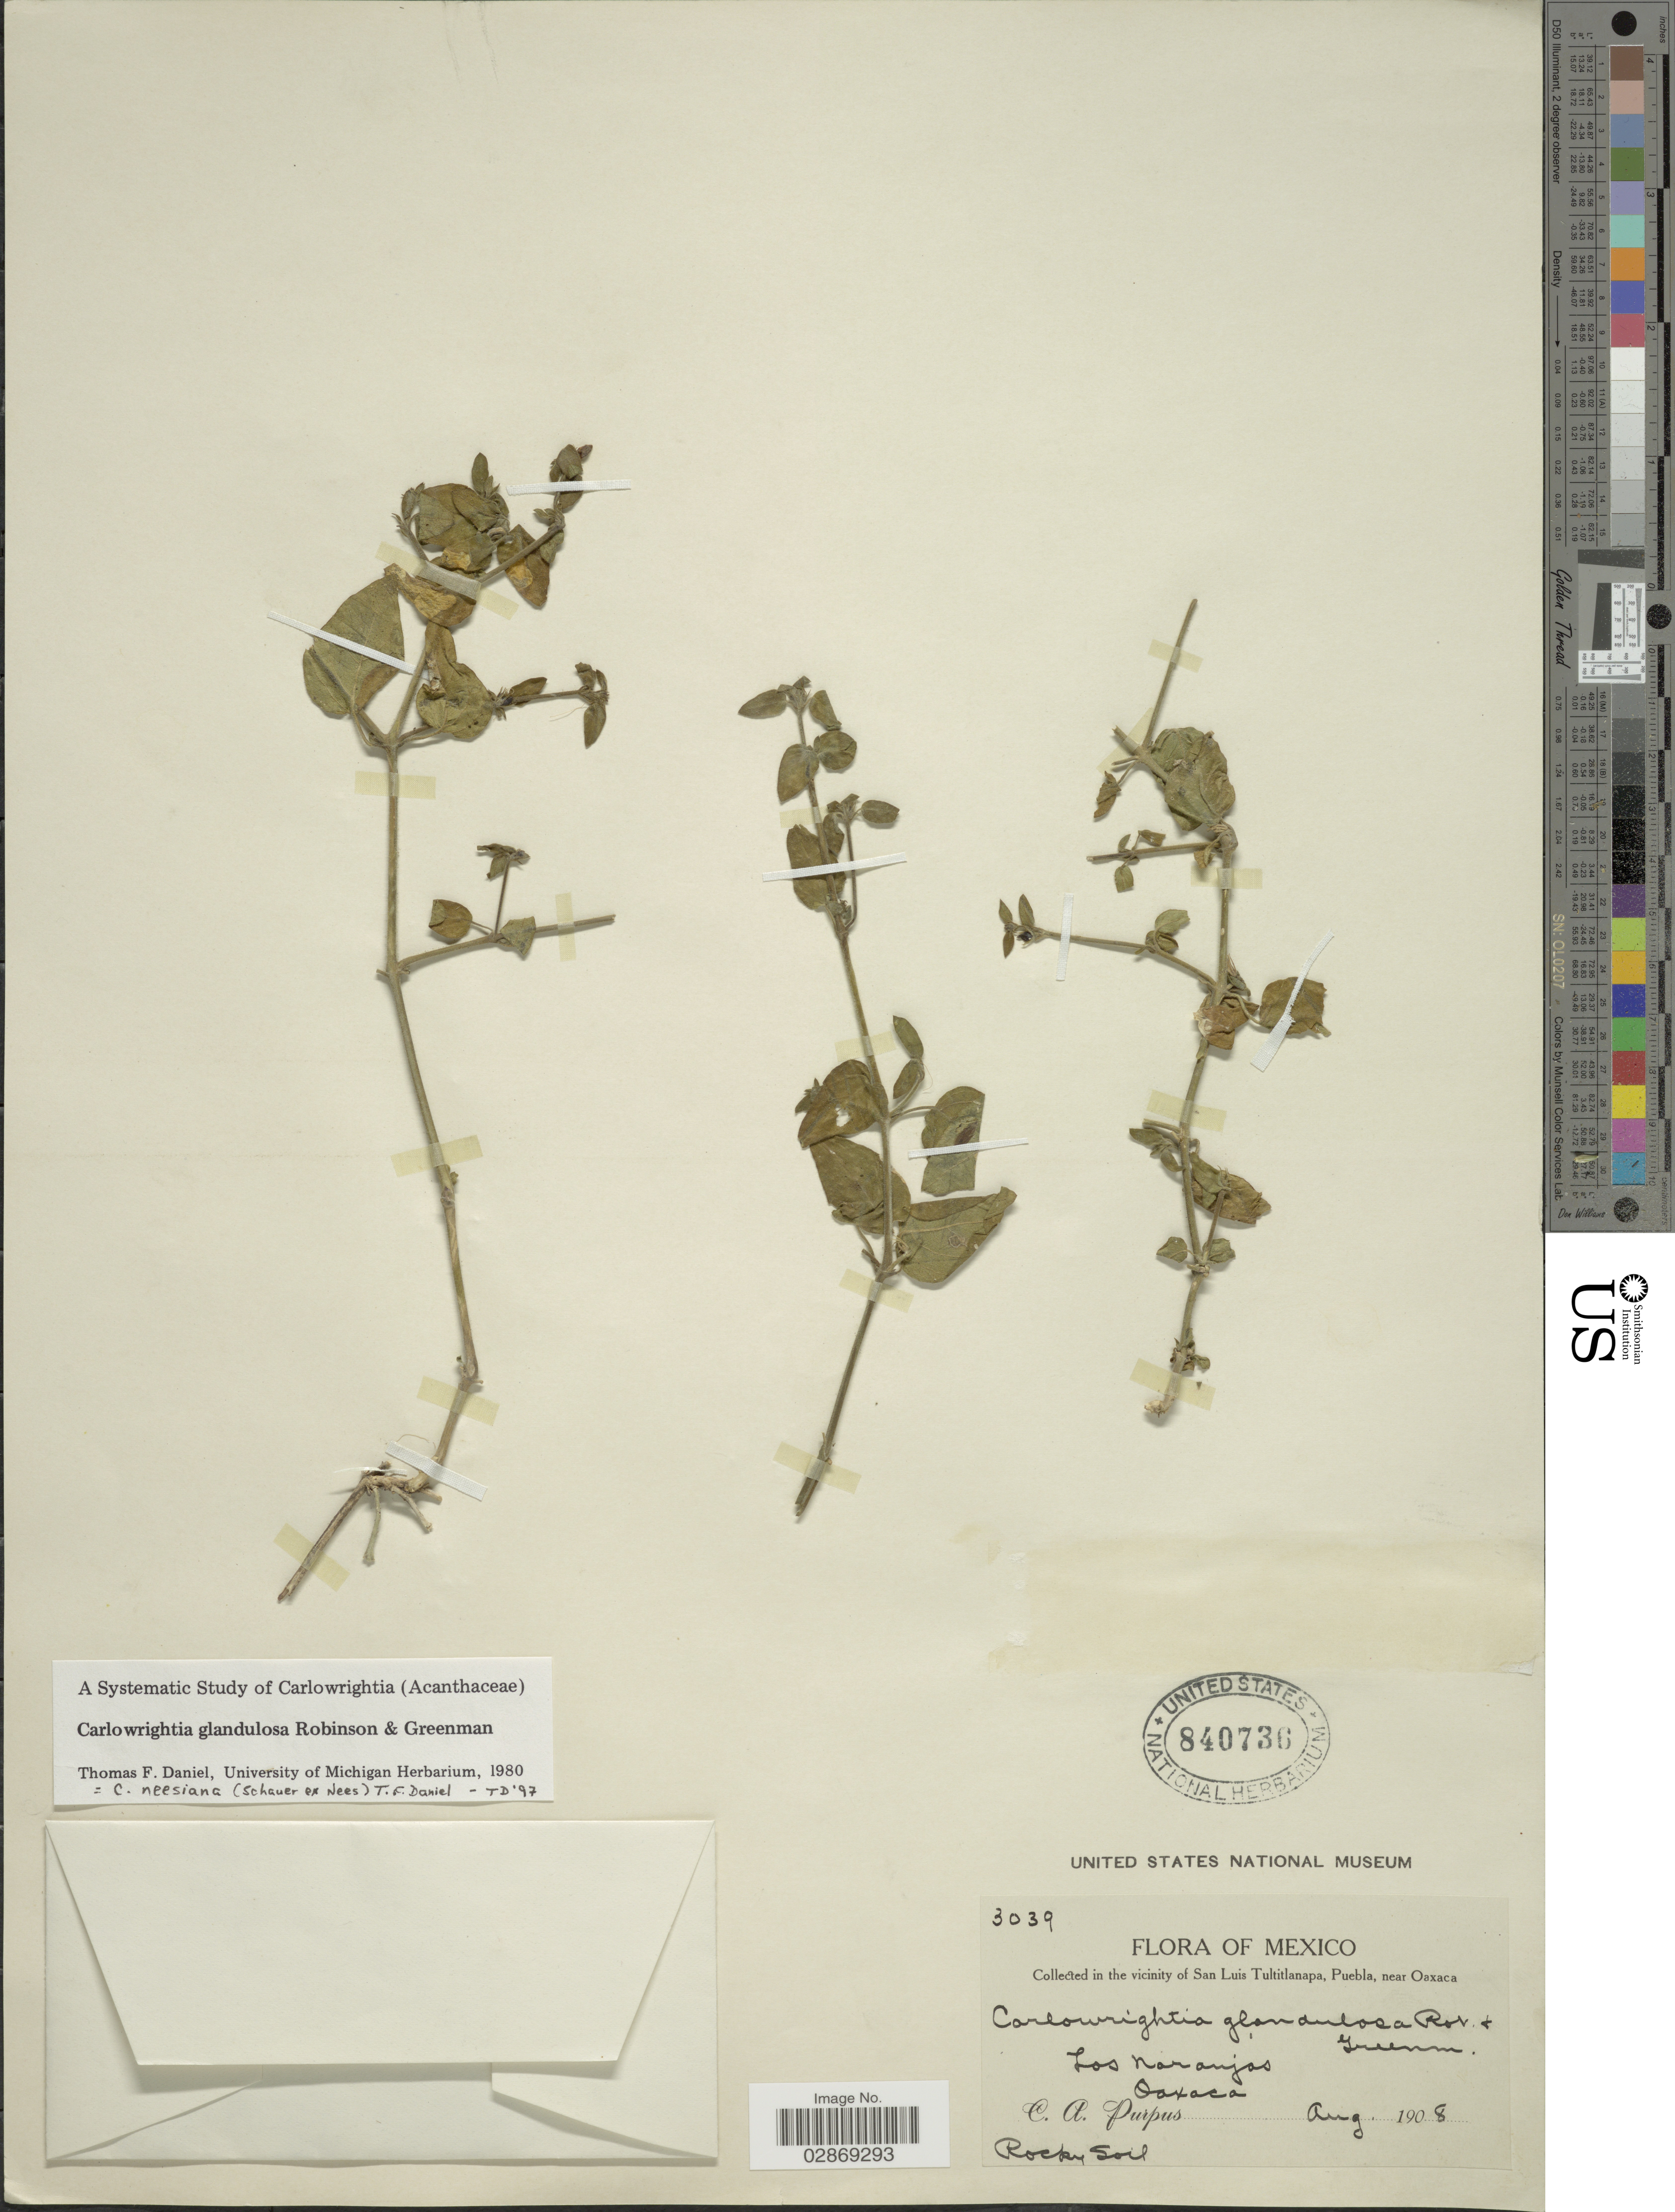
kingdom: Plantae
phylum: Tracheophyta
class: Magnoliopsida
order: Lamiales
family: Acanthaceae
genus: Carlowrightia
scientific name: Carlowrightia neesiana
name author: (Schauer ex Nees) T.F. Daniel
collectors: C. A. Purpus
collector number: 3039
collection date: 1908-08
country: Mexico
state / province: Oaxaca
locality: In The Vicinity of San Luis Tultitlanapa, Puebla, near Oaxaca, Los Naranjas.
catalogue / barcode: US 840736